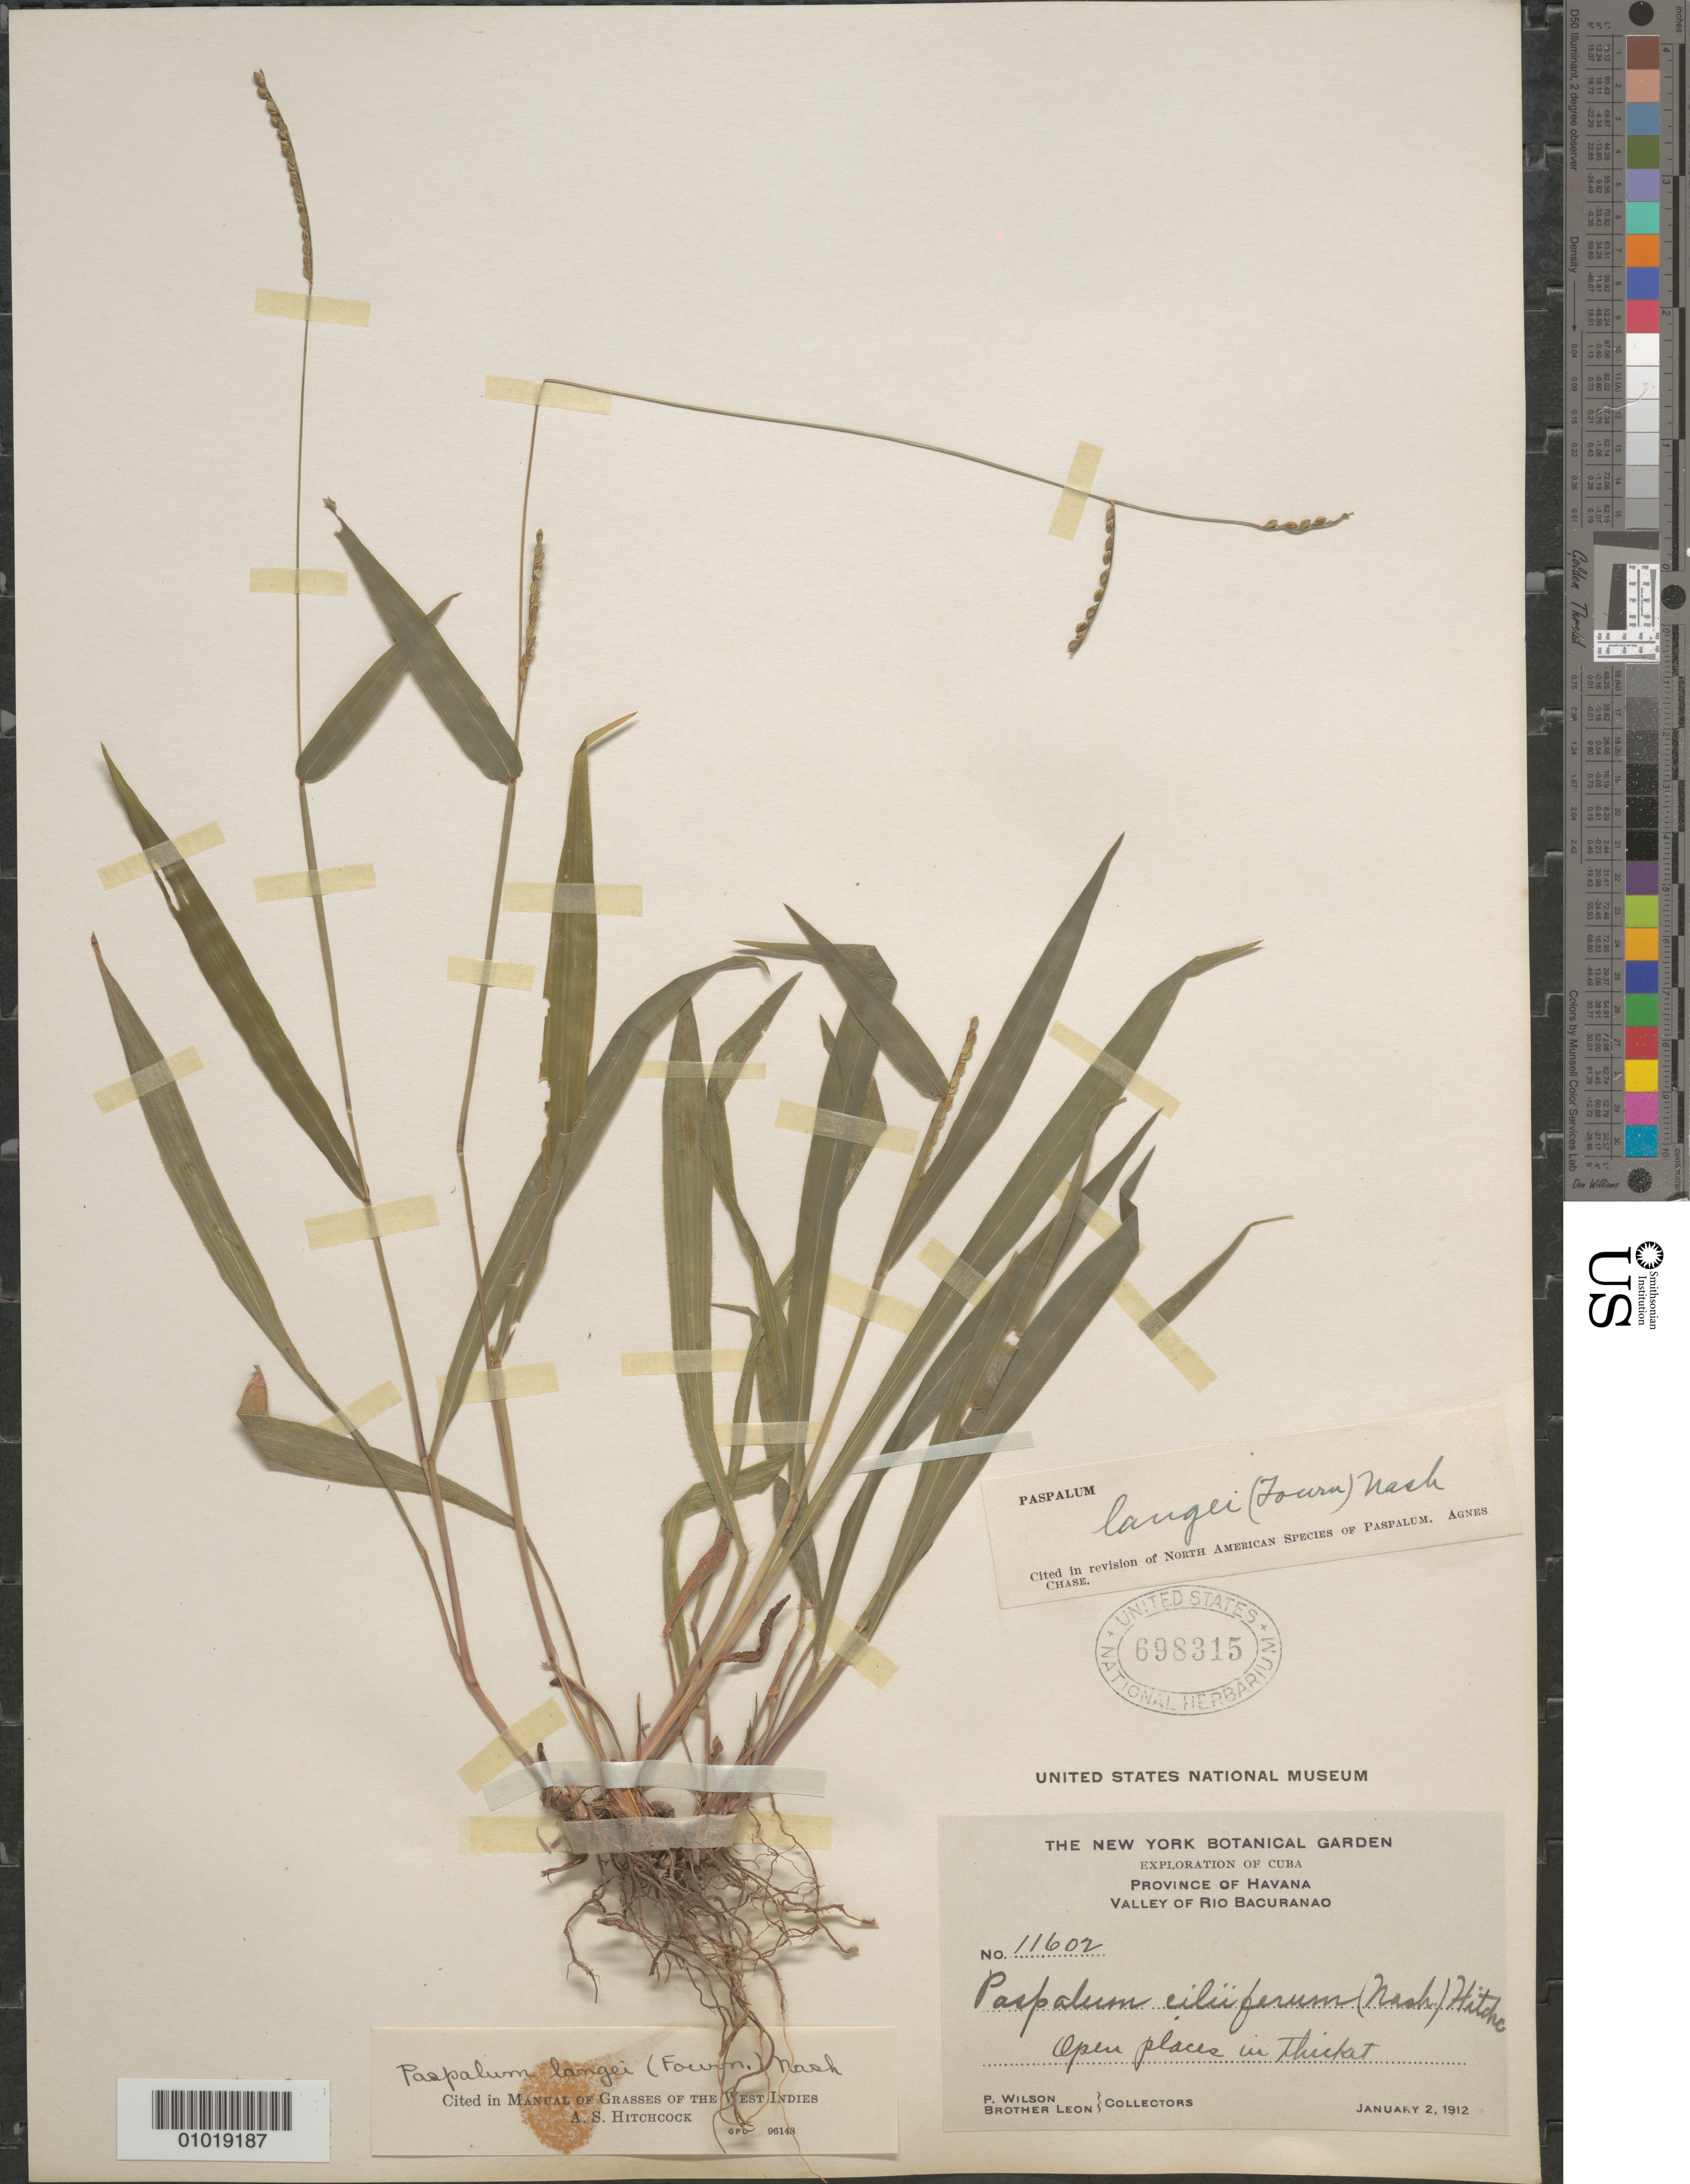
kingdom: Plantae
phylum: Tracheophyta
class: Liliopsida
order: Poales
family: Poaceae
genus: Paspalum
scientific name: Paspalum langei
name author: (E. Fourn.) Nash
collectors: P. Wilson & Bro. León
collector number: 11602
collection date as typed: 02 Jan 1912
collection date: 1912-01-02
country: Cuba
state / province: La Habana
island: Cuba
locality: Valley of Rio Bacuranao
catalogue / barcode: US 698315